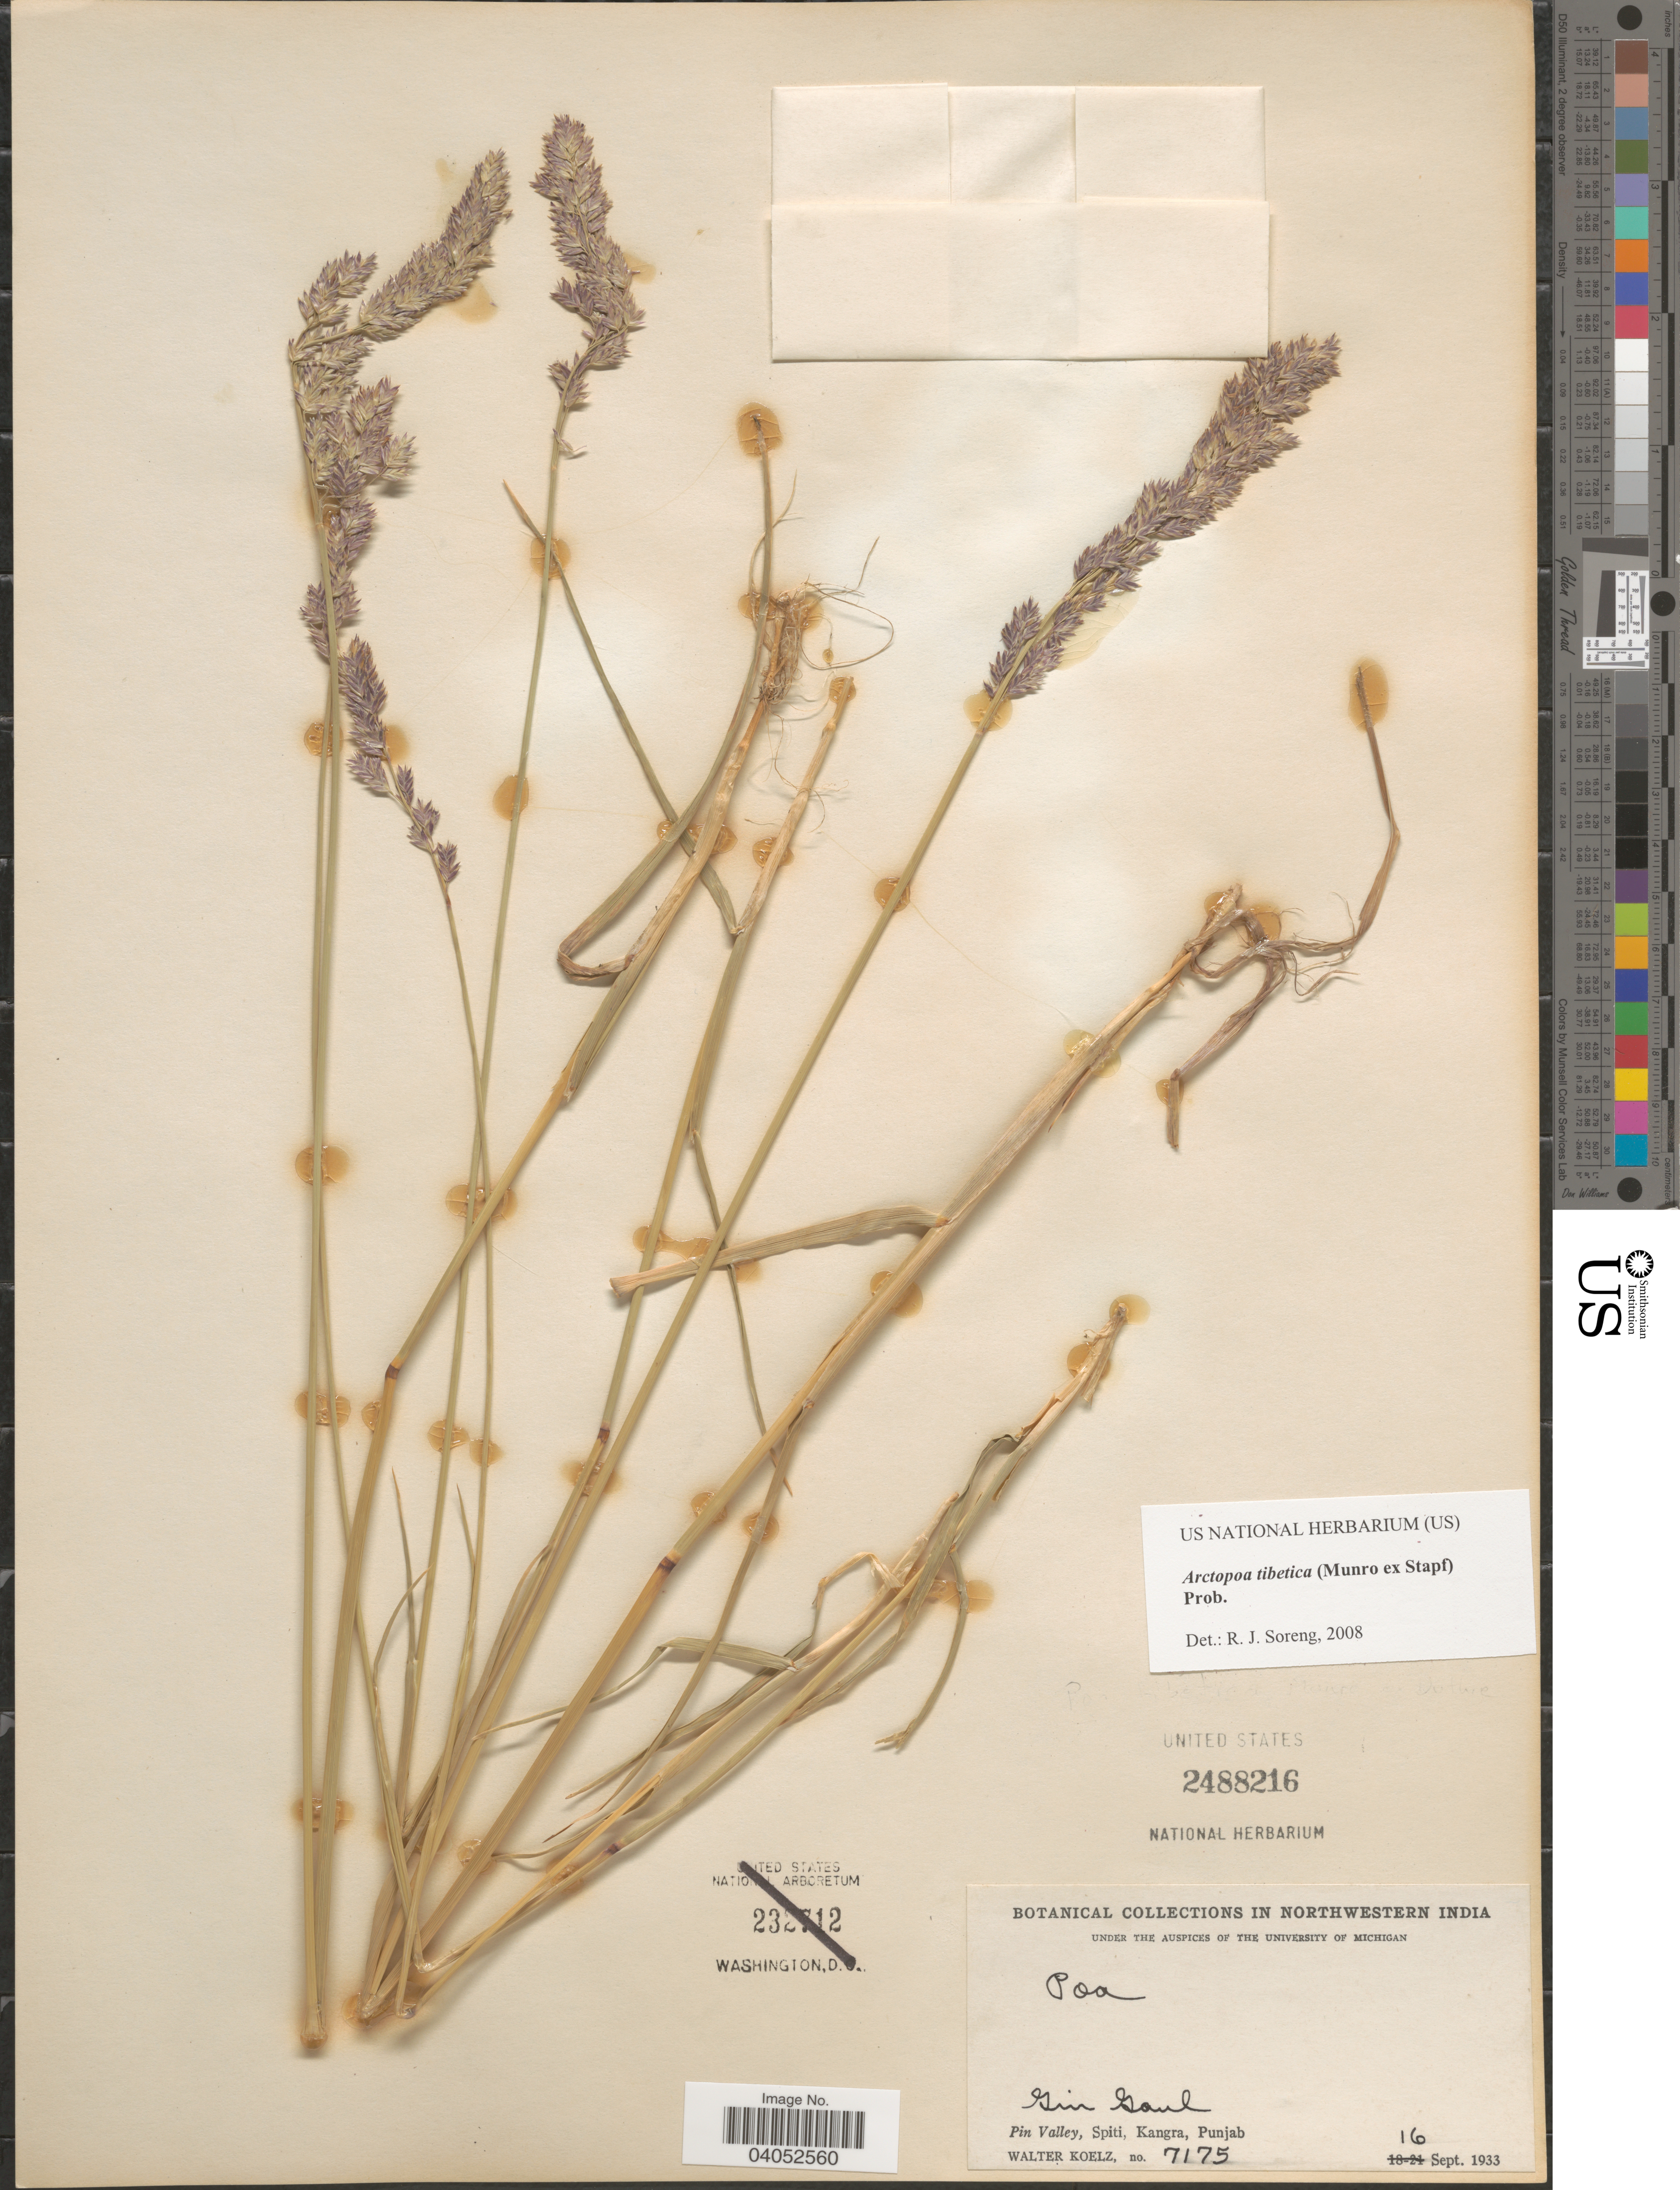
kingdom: Plantae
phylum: Tracheophyta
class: Liliopsida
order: Poales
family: Poaceae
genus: Arctopoa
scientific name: Arctopoa tibetica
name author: (Munro ex Stapf) Prob.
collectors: W. N. Koelz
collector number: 7175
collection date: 1933-09-16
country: India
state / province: Punjab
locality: Northwestern India. Gin Gaul. Pin Valley, Spiti, Kangra, Punjab.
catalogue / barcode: US 2488216